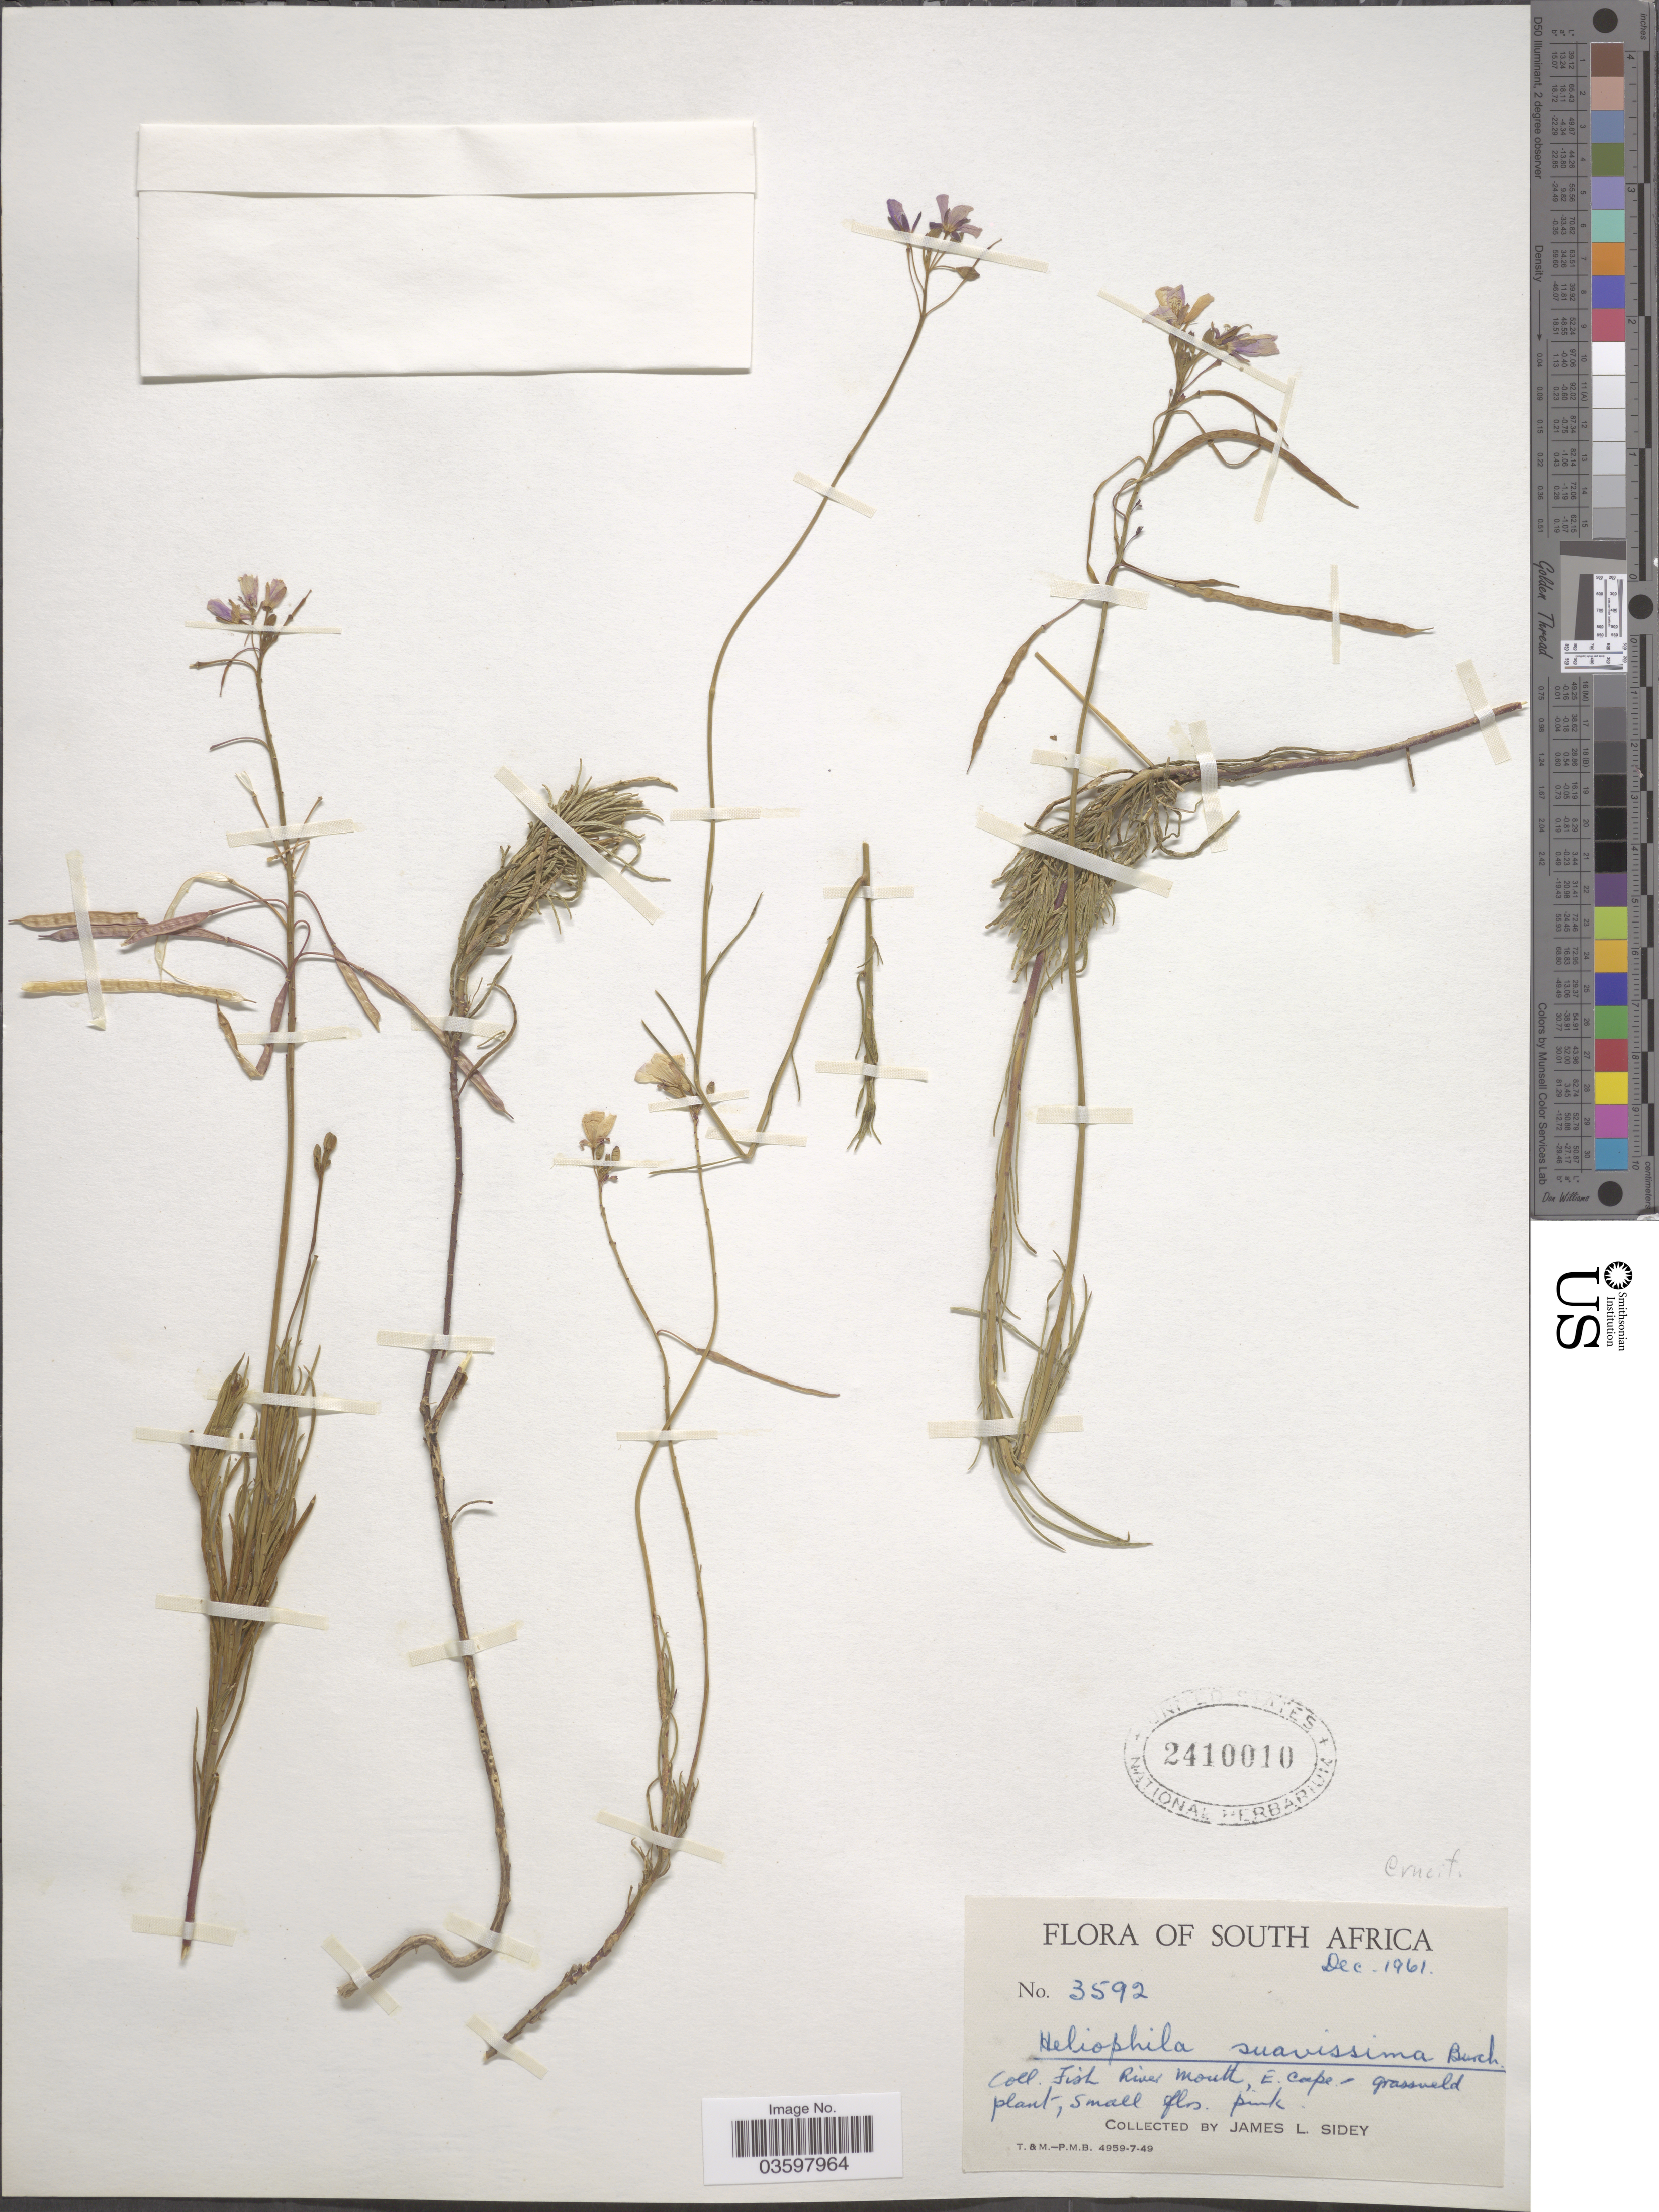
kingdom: Plantae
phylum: Tracheophyta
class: Magnoliopsida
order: Brassicales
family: Brassicaceae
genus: Heliophila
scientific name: Heliophila suavissima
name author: Burch. ex DC.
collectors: J. L. Sidey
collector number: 3592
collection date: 1961-12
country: South Africa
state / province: Eastern Cape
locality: Fish River mouth, E. Cape.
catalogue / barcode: US 2410010